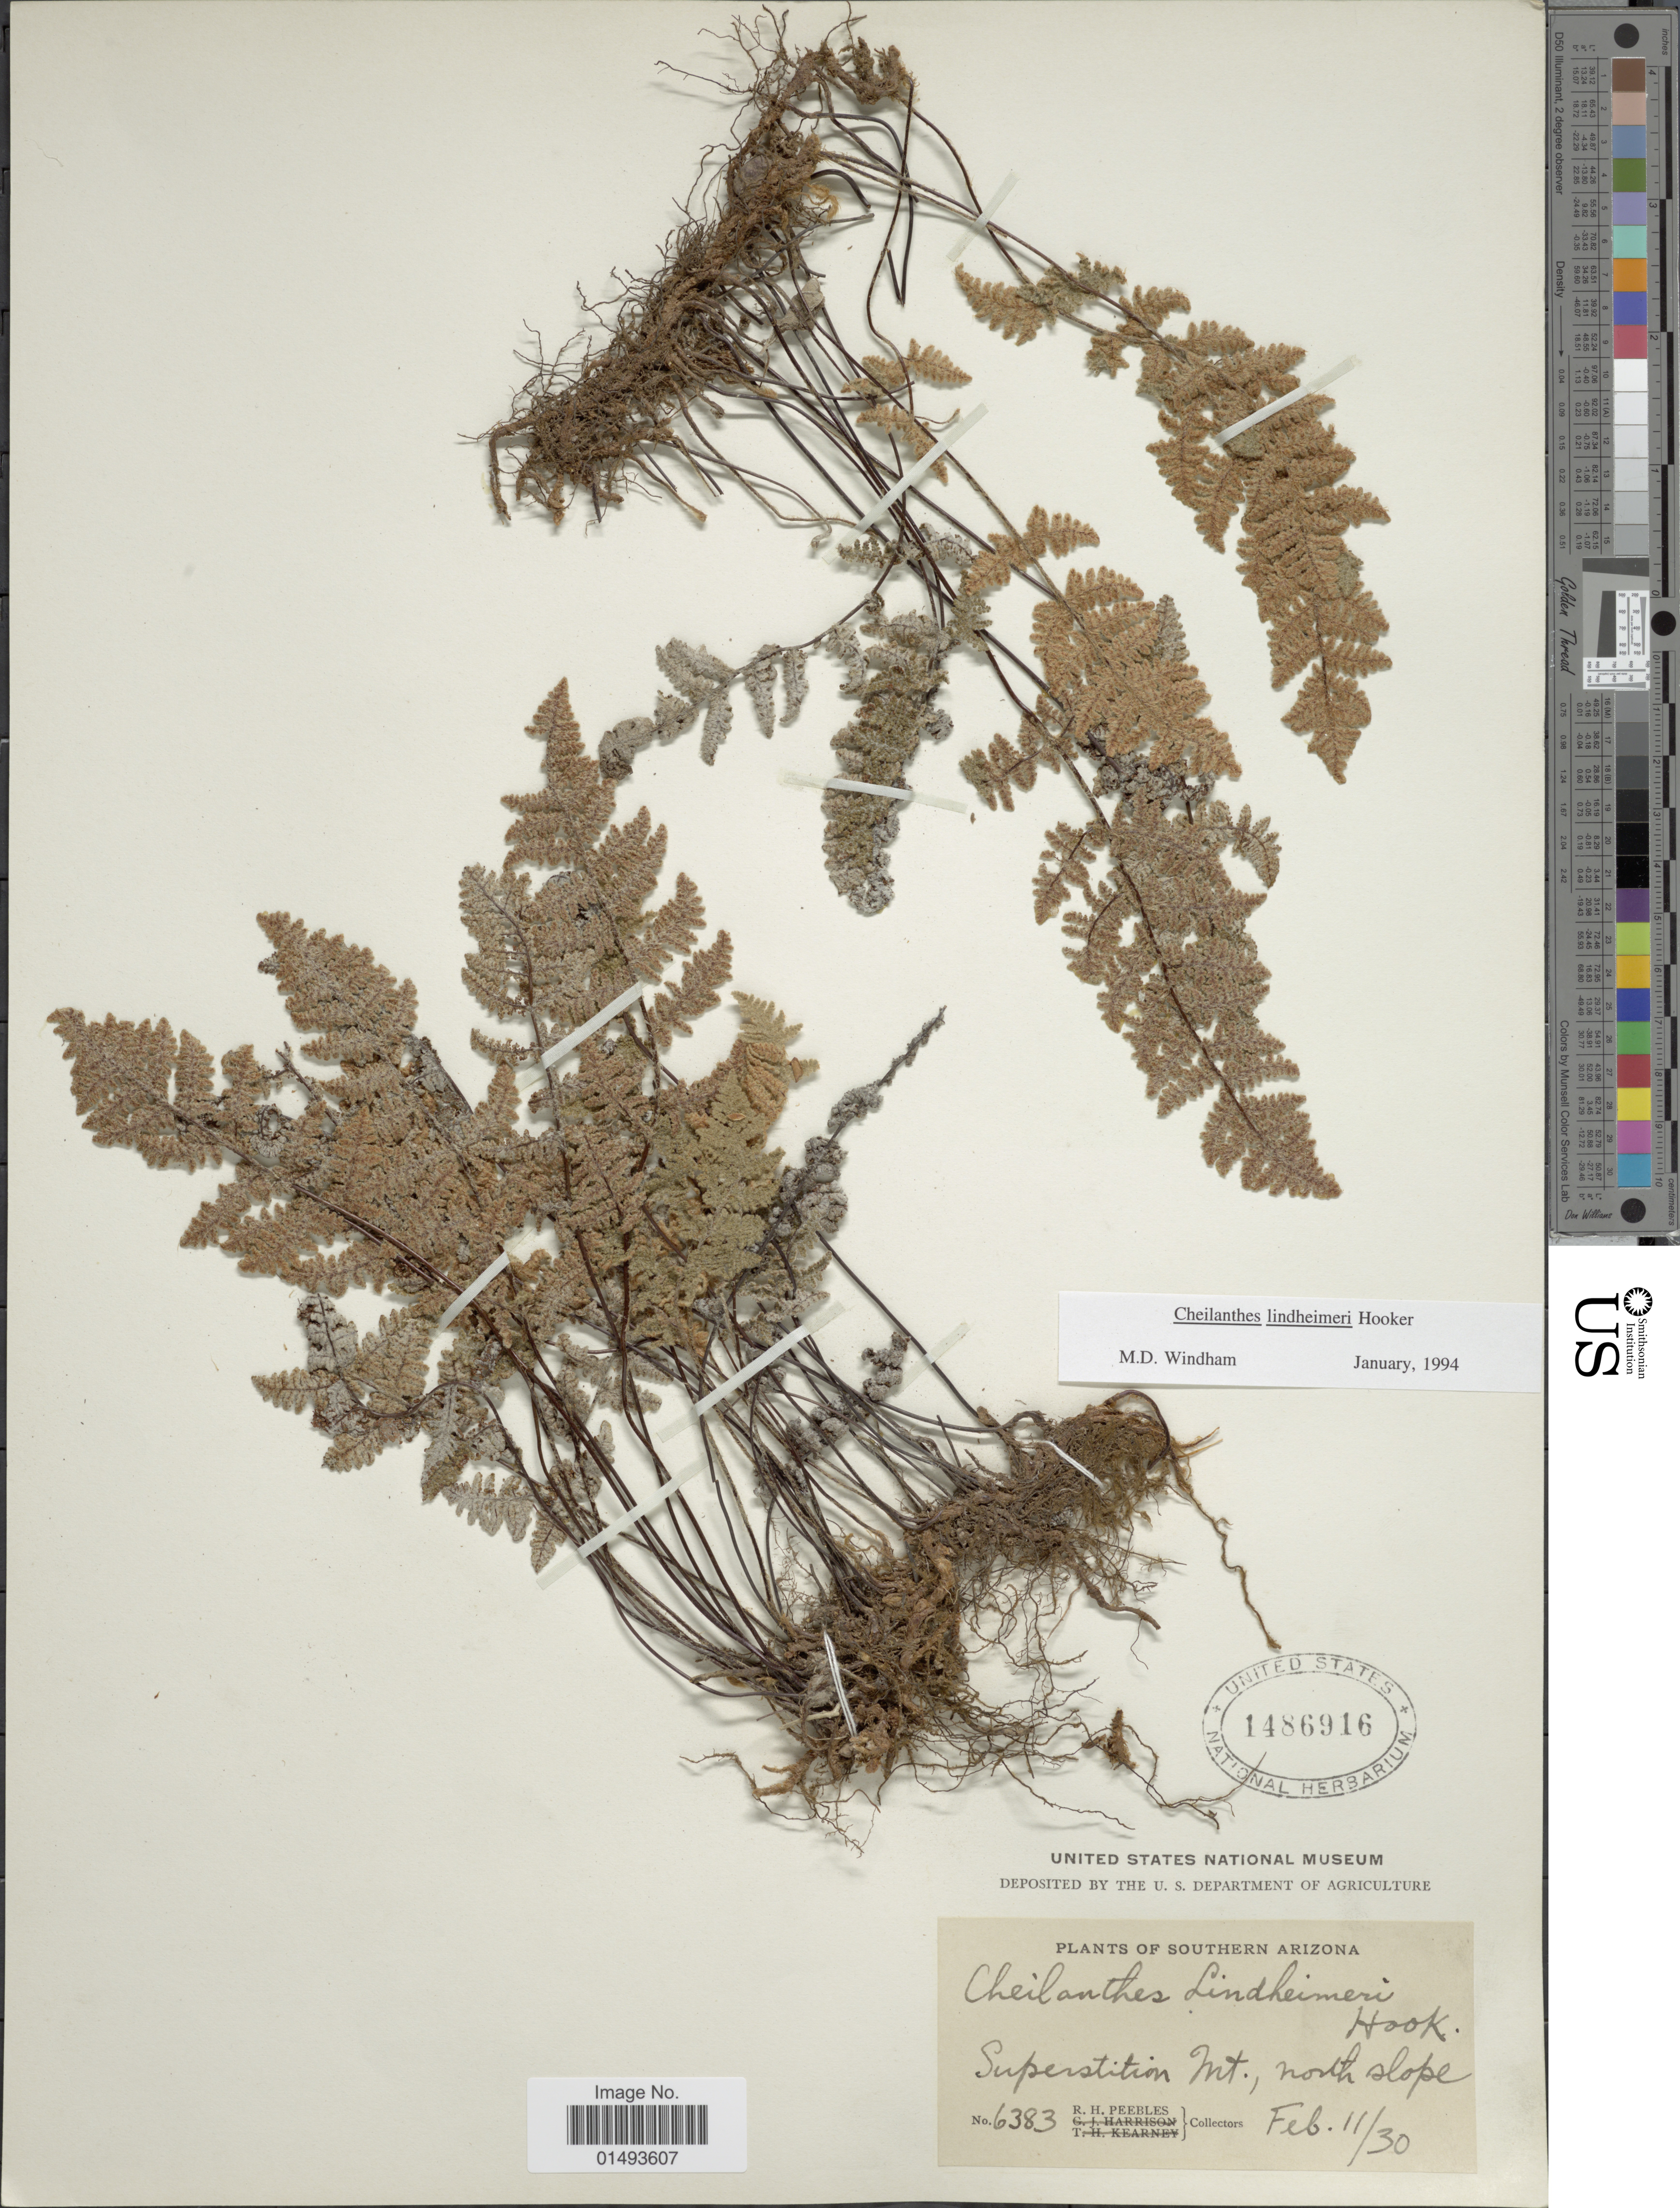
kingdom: Plantae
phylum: Tracheophyta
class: Polypodiopsida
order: Polypodiales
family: Pteridaceae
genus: Myriopteris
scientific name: Myriopteris lindheimeri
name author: (Hook.) J. Sm.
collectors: R. H. Peebles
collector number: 6383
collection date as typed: Transcribed d/m/y: 11/2/30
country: United States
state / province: Arizona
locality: Plants of Southern Arizona, superstition Mt. North Slope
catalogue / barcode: US 1486916